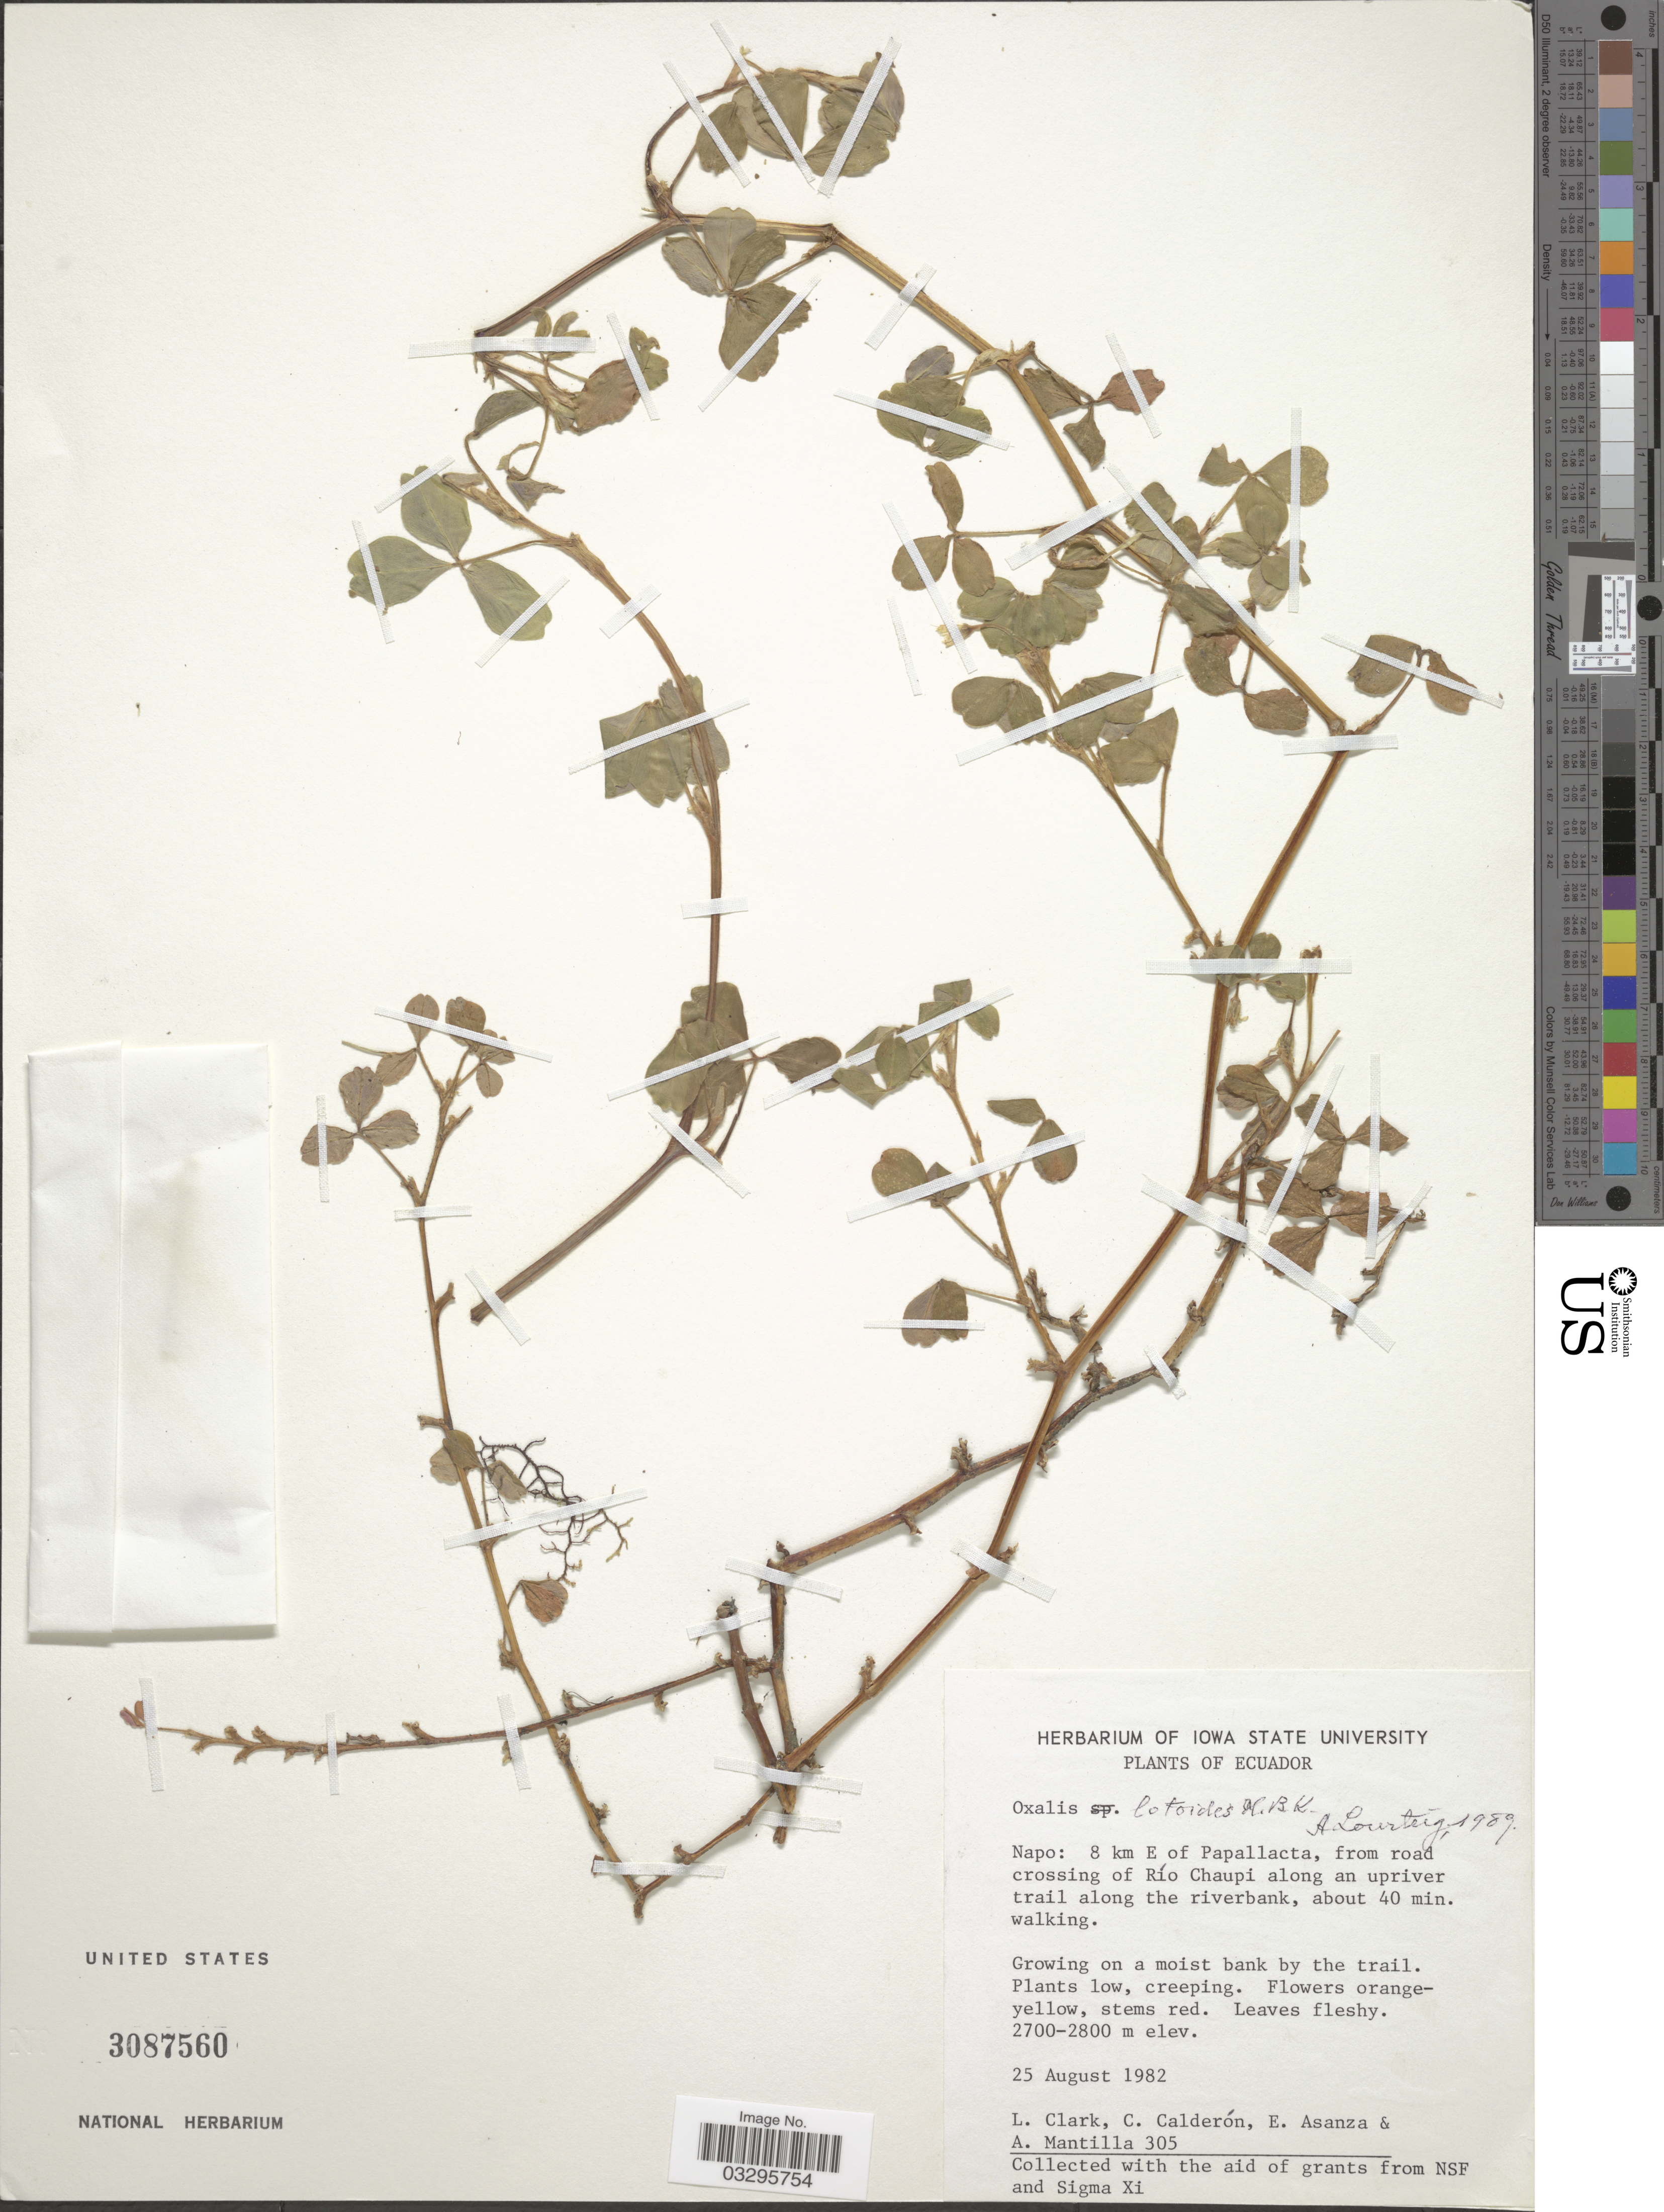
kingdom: Plantae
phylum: Tracheophyta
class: Magnoliopsida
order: Oxalidales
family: Oxalidaceae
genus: Oxalis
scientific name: Oxalis lotoides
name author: Kunth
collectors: L. Clark, C. Calderon, E. Asanza & A. Mantilla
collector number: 305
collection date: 1982-08-25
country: Ecuador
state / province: Napo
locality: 8 km E of Papallacta, from road crossing of Río Chaupi along an upriver trail along the riverbank, about 40 min. walking.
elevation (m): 2700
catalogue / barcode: US 3087560